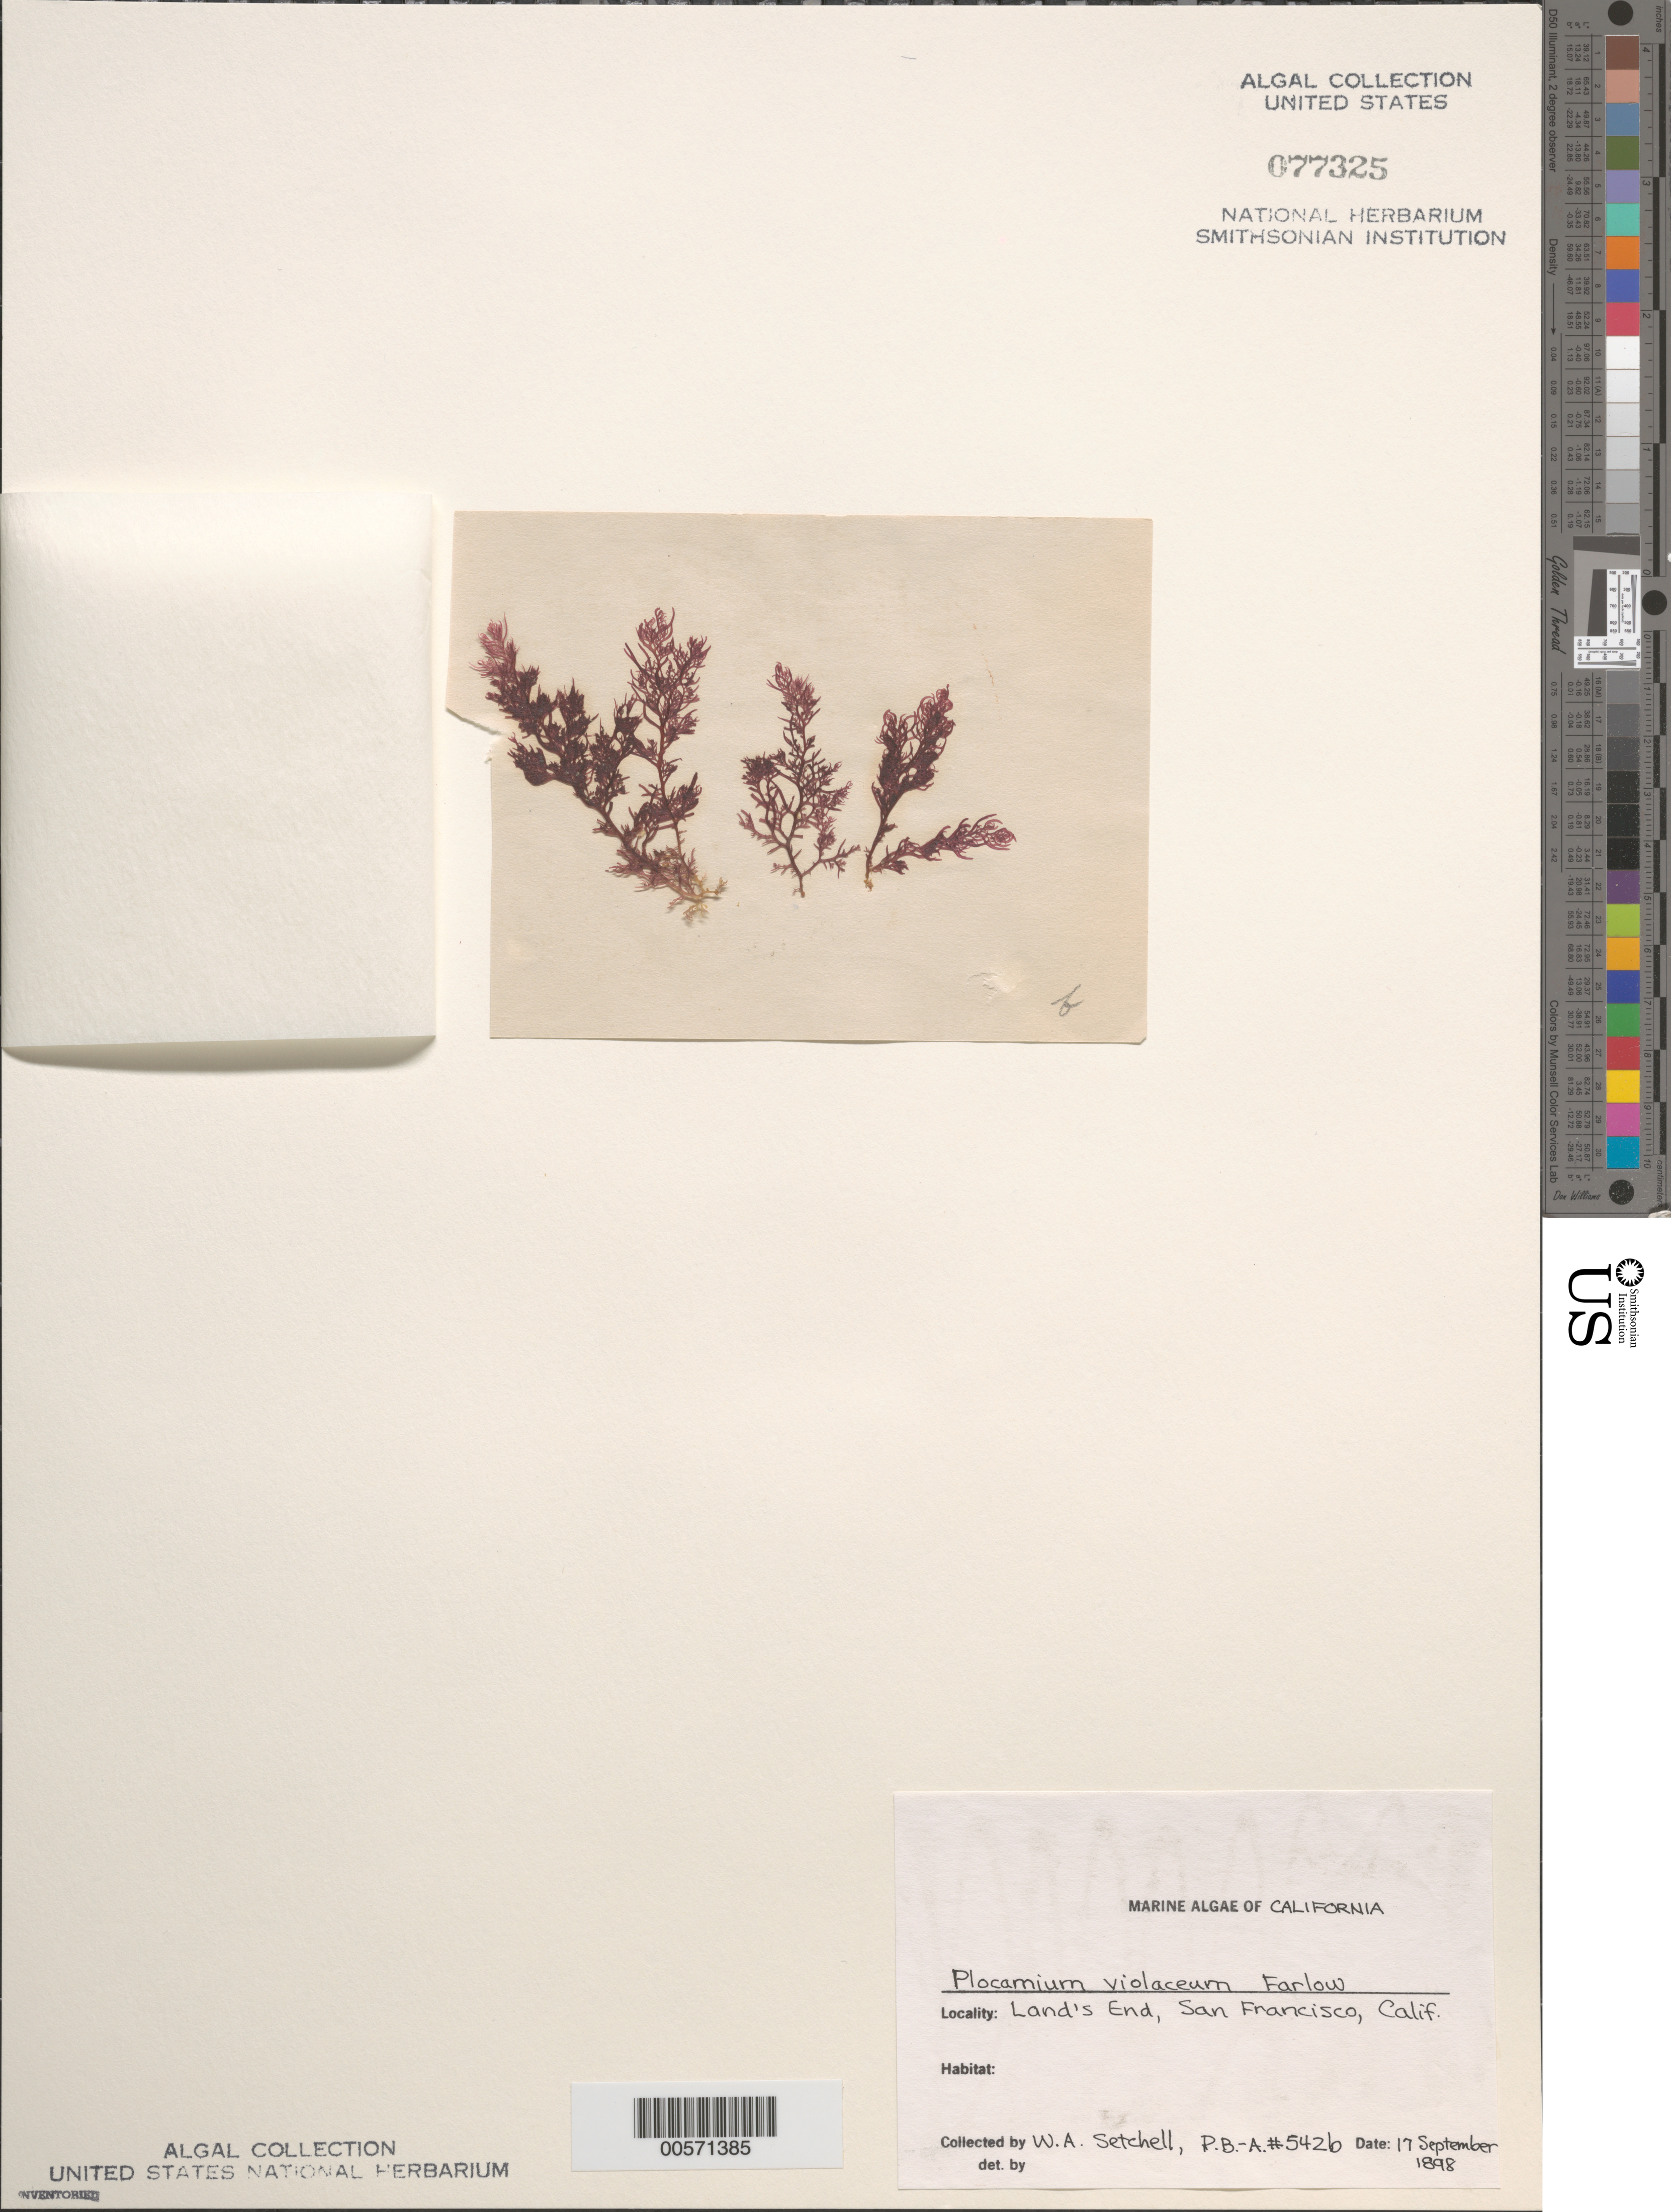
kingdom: Plantae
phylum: Rhodophyta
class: Florideophyceae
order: Plocamiales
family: Plocamiaceae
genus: Plocamium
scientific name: Plocamium violaceum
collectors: W. Setchell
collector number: PB-A 542b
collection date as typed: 17 Sep 1898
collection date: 1898-09-17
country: United States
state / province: California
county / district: San Francisco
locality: San Francisco, Lands End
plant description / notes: Collins, Holden & Setchell, Phycotheca Boreali-Americana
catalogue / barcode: US 77325